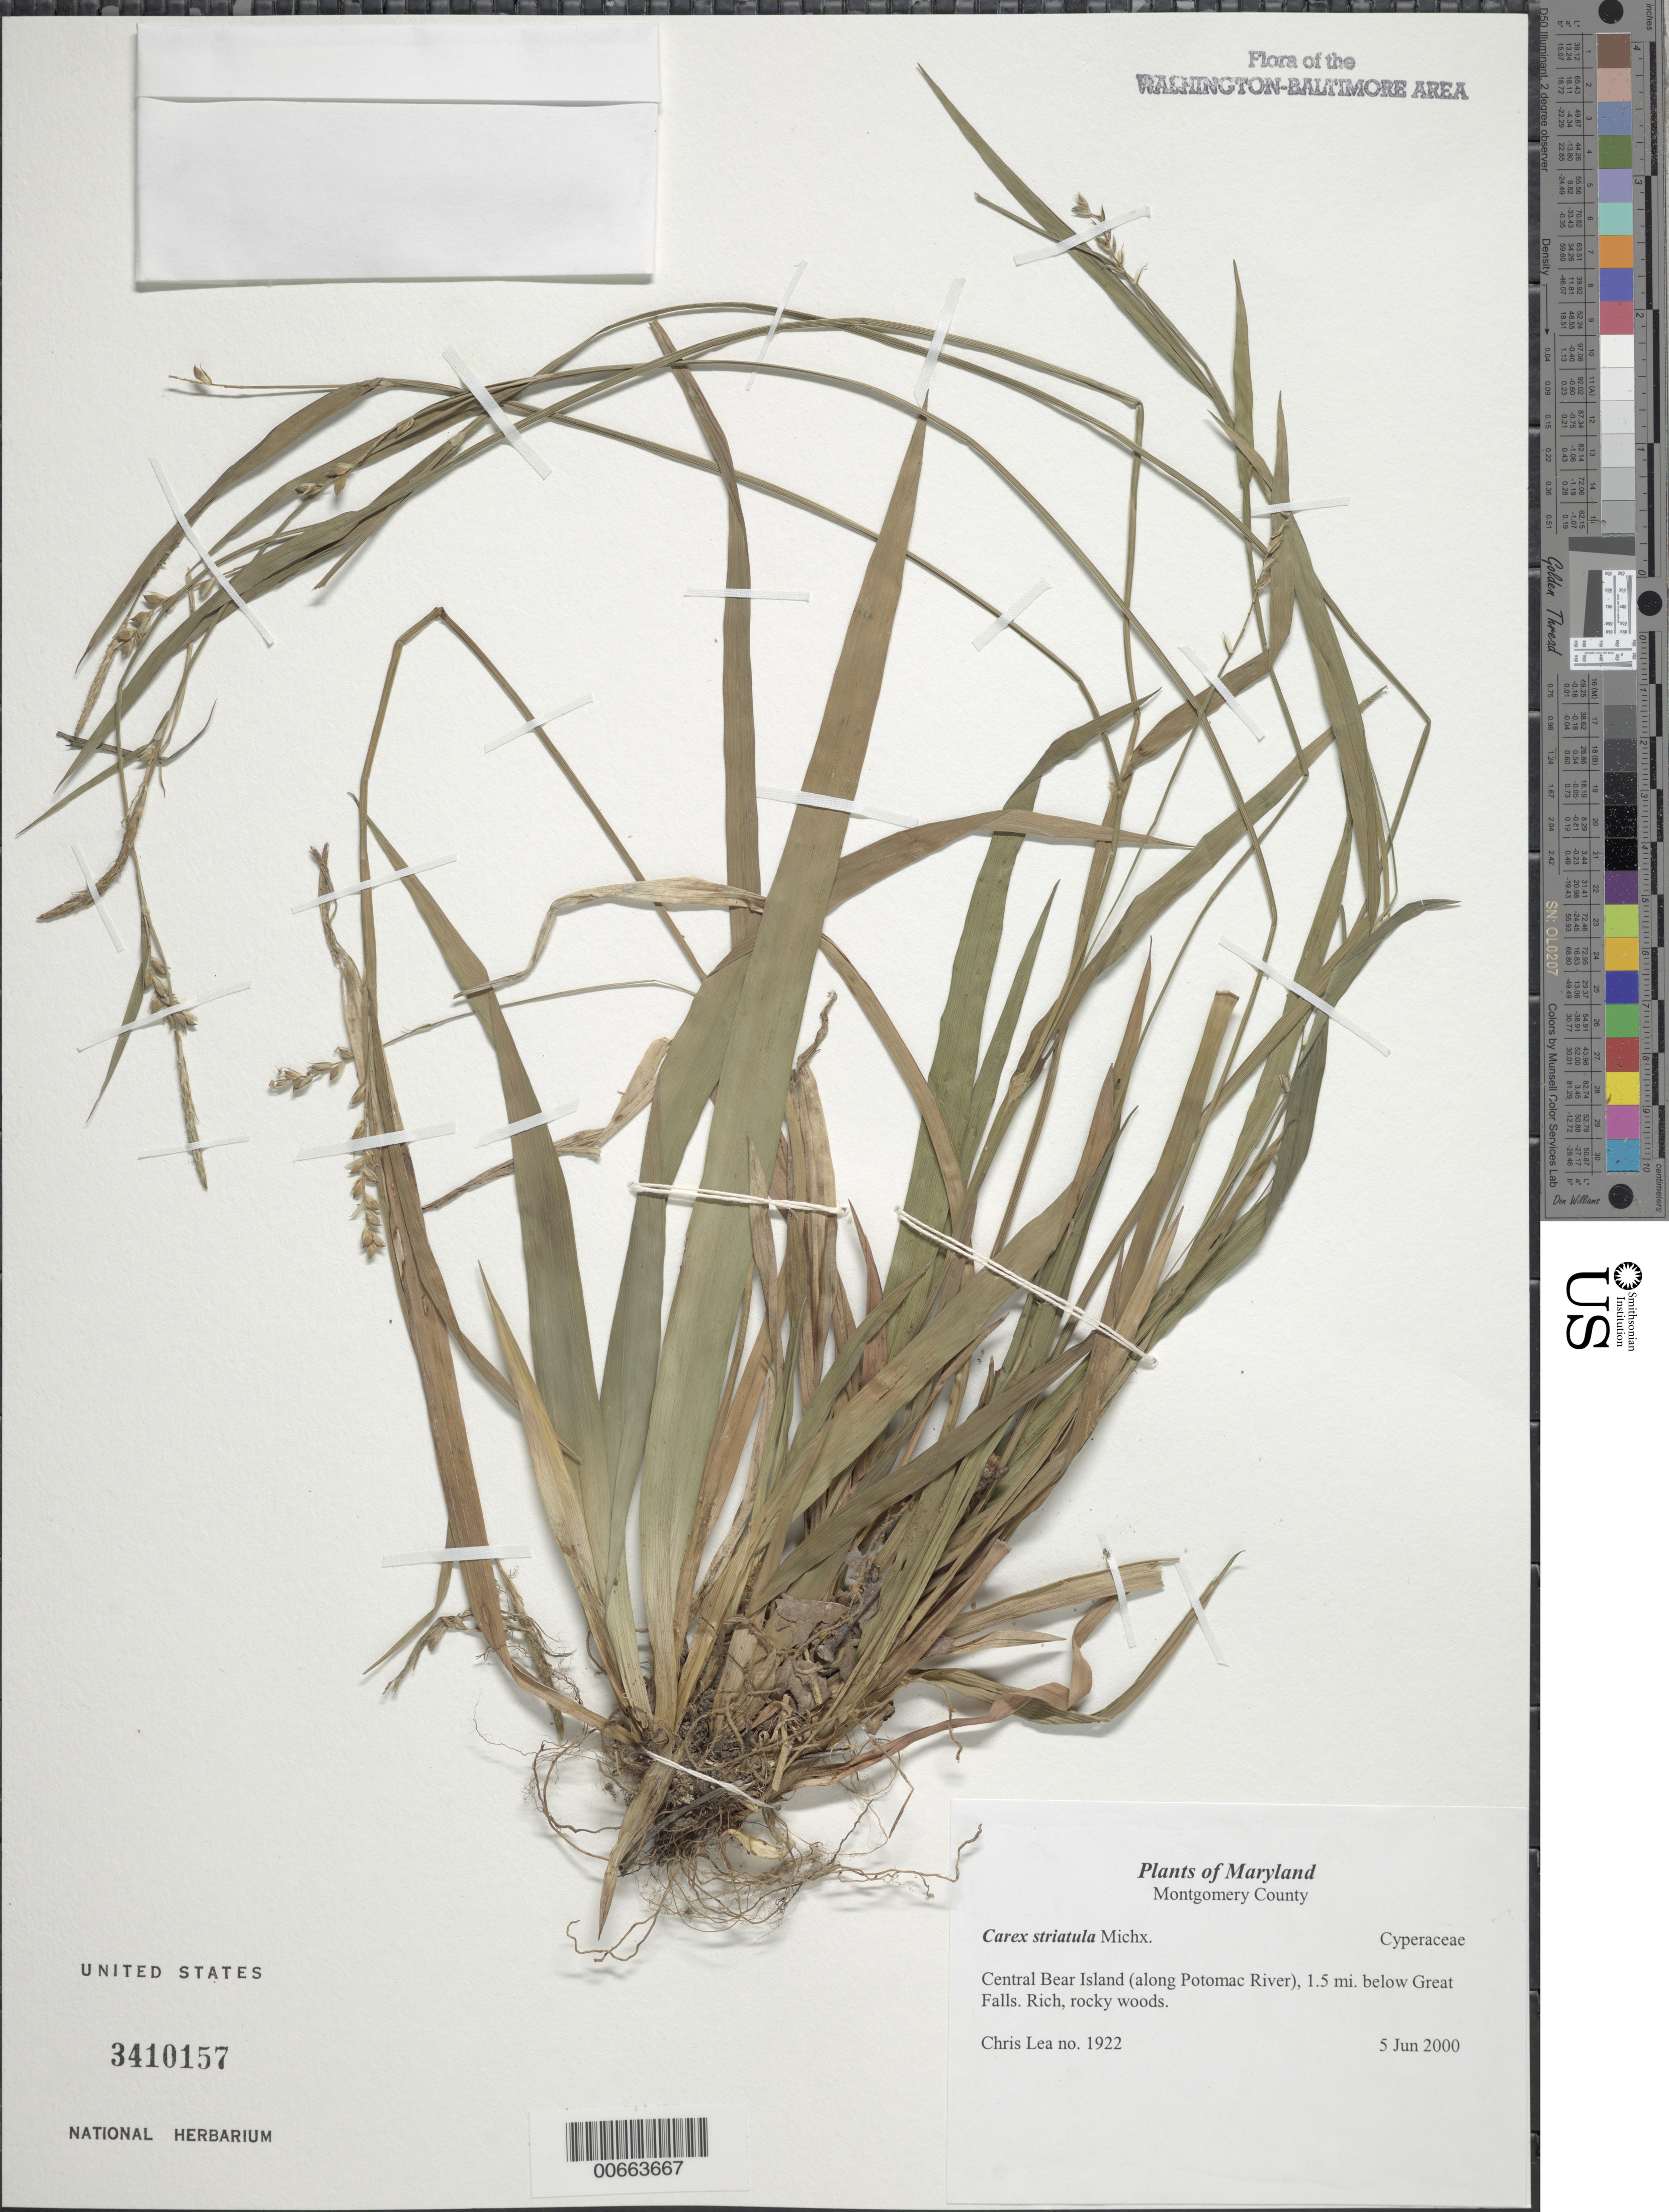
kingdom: Plantae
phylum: Tracheophyta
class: Liliopsida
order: Poales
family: Cyperaceae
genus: Carex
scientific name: Carex striatula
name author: Michx.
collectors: C. Lea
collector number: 1922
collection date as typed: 05 Jun 2000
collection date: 2000-06-05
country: United States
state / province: Maryland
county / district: Montgomery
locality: Central Bear Island (along Potomac River), 1.5 mi. below Great Falls.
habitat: Rich, rocky woods.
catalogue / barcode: US 3410157